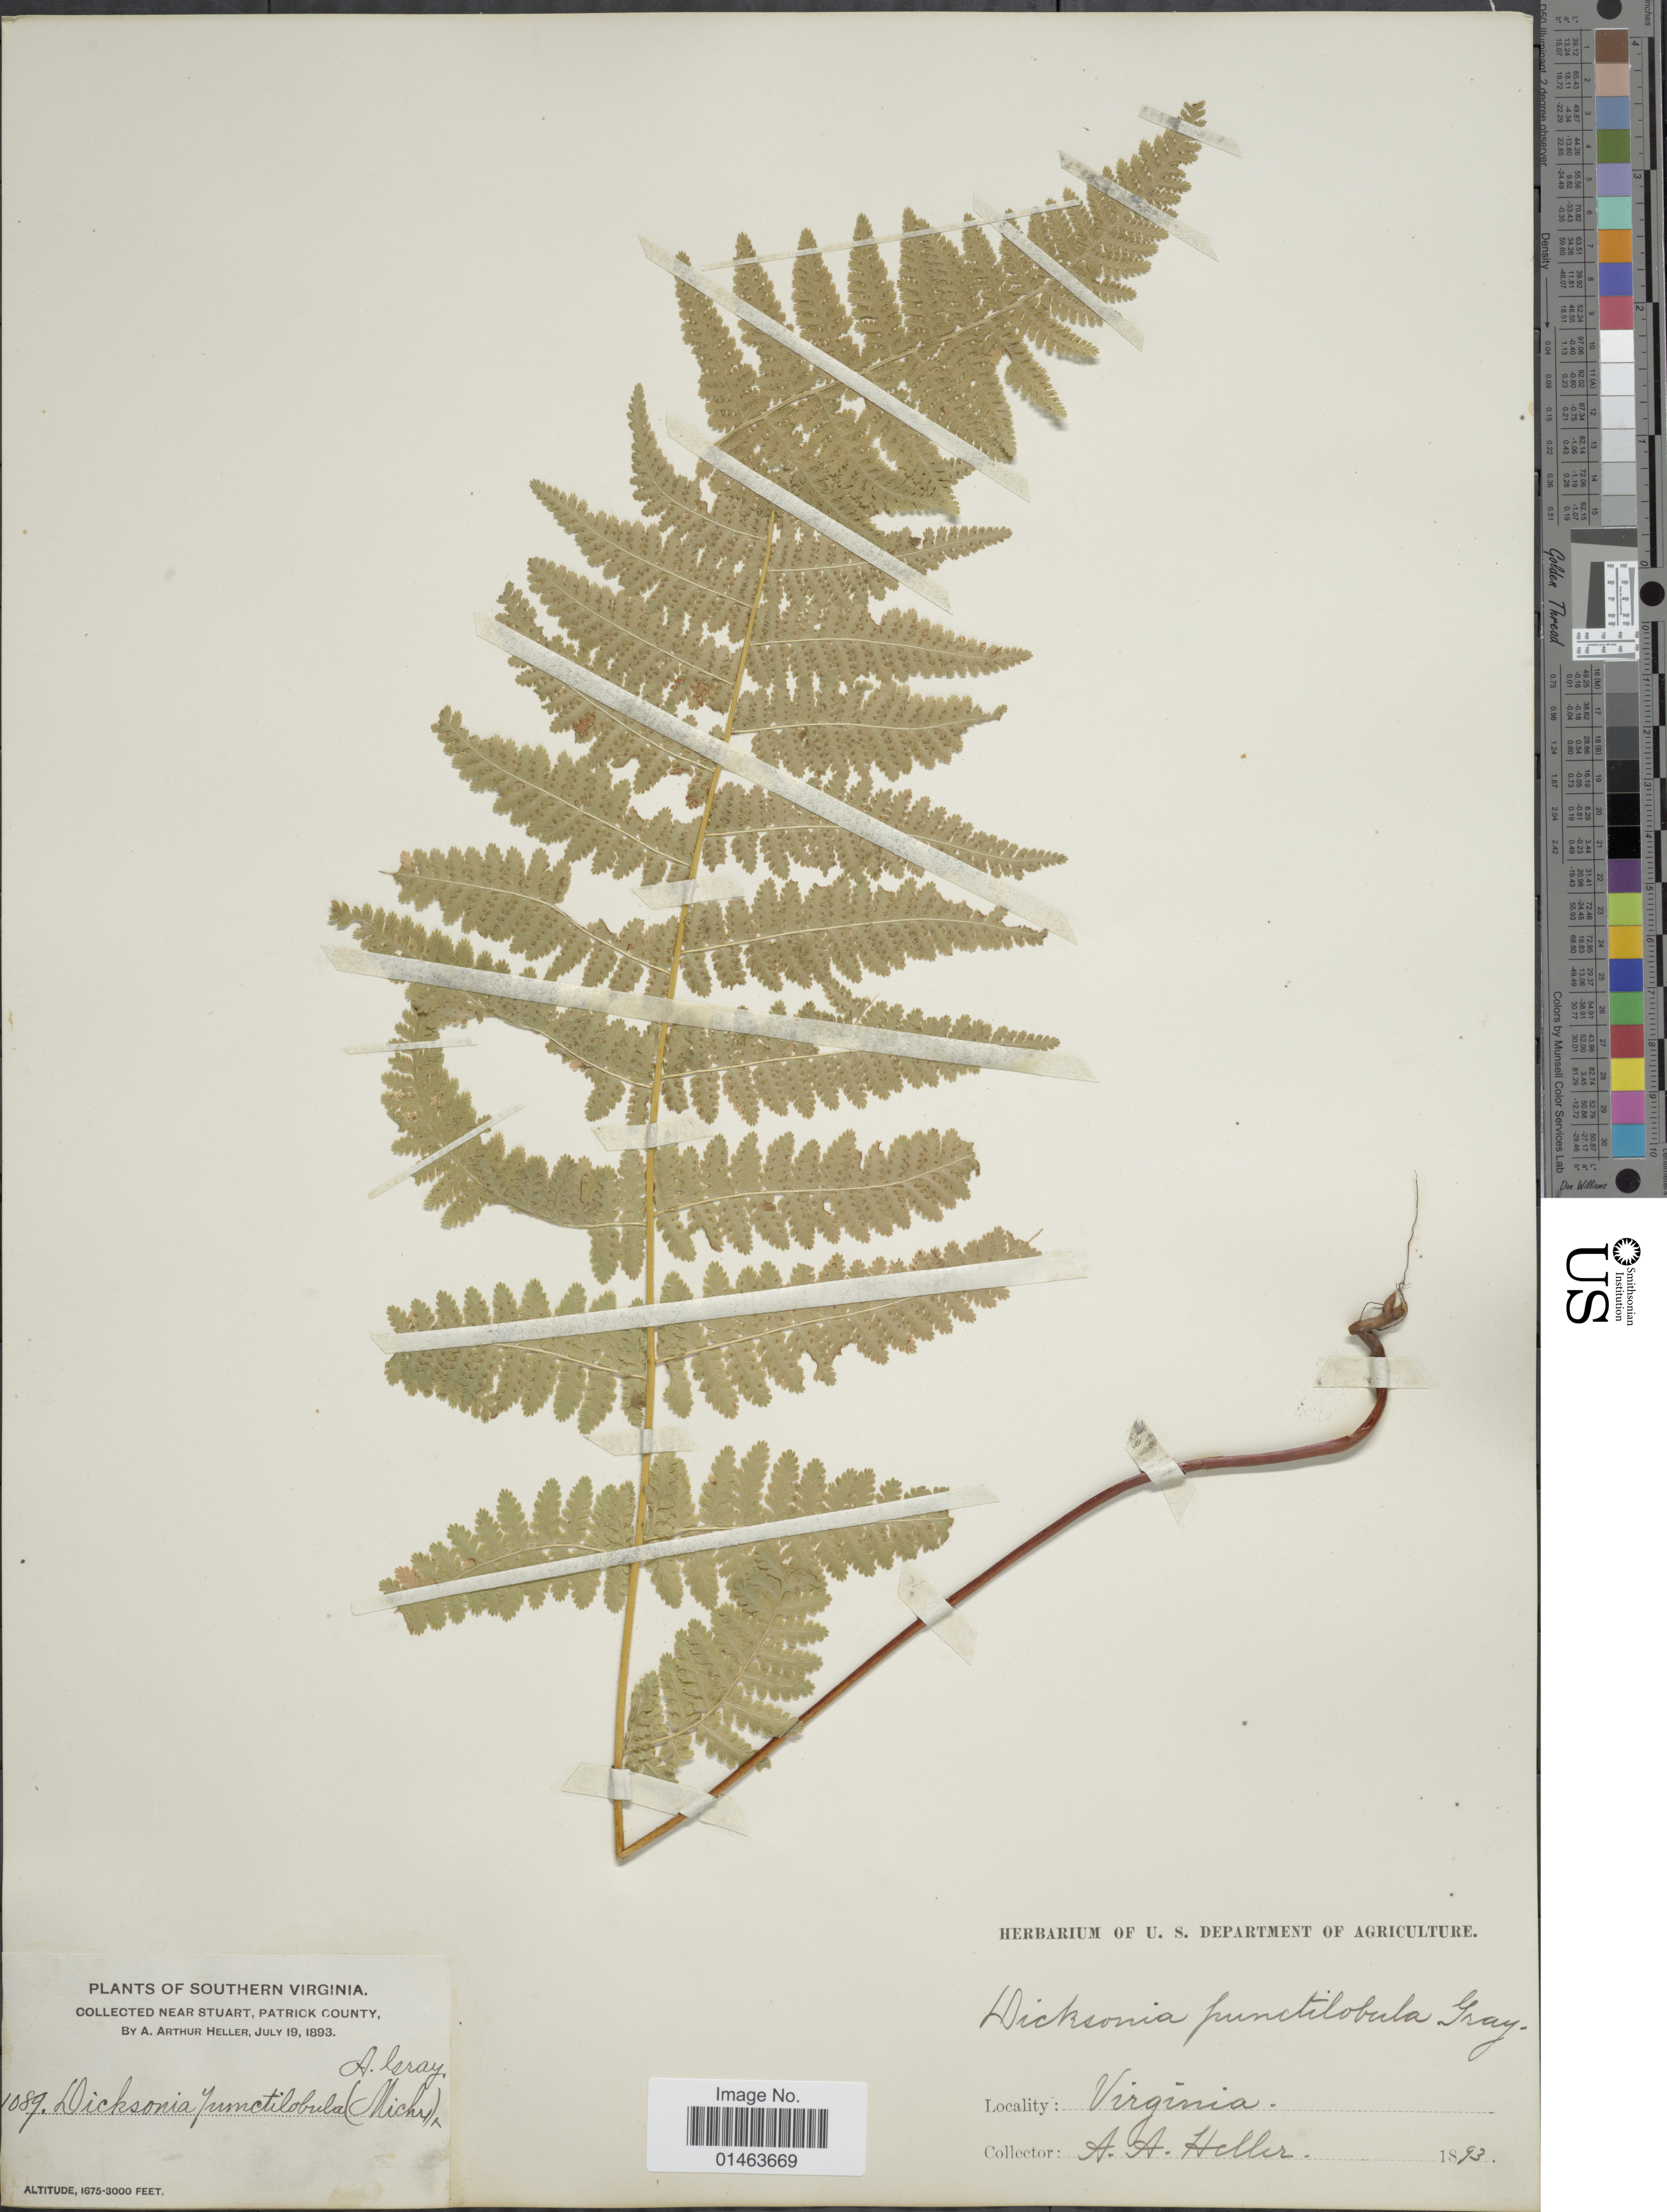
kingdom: Plantae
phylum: Tracheophyta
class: Polypodiopsida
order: Polypodiales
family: Dennstaedtiaceae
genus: Dennstaedtia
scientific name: Dennstaedtia punctilobula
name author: (Michx.) T. Moore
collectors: A. A. Heller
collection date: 1893-07-19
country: United States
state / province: Virginia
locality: Southern Virginia, near Stuart, Patrick County.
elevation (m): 511